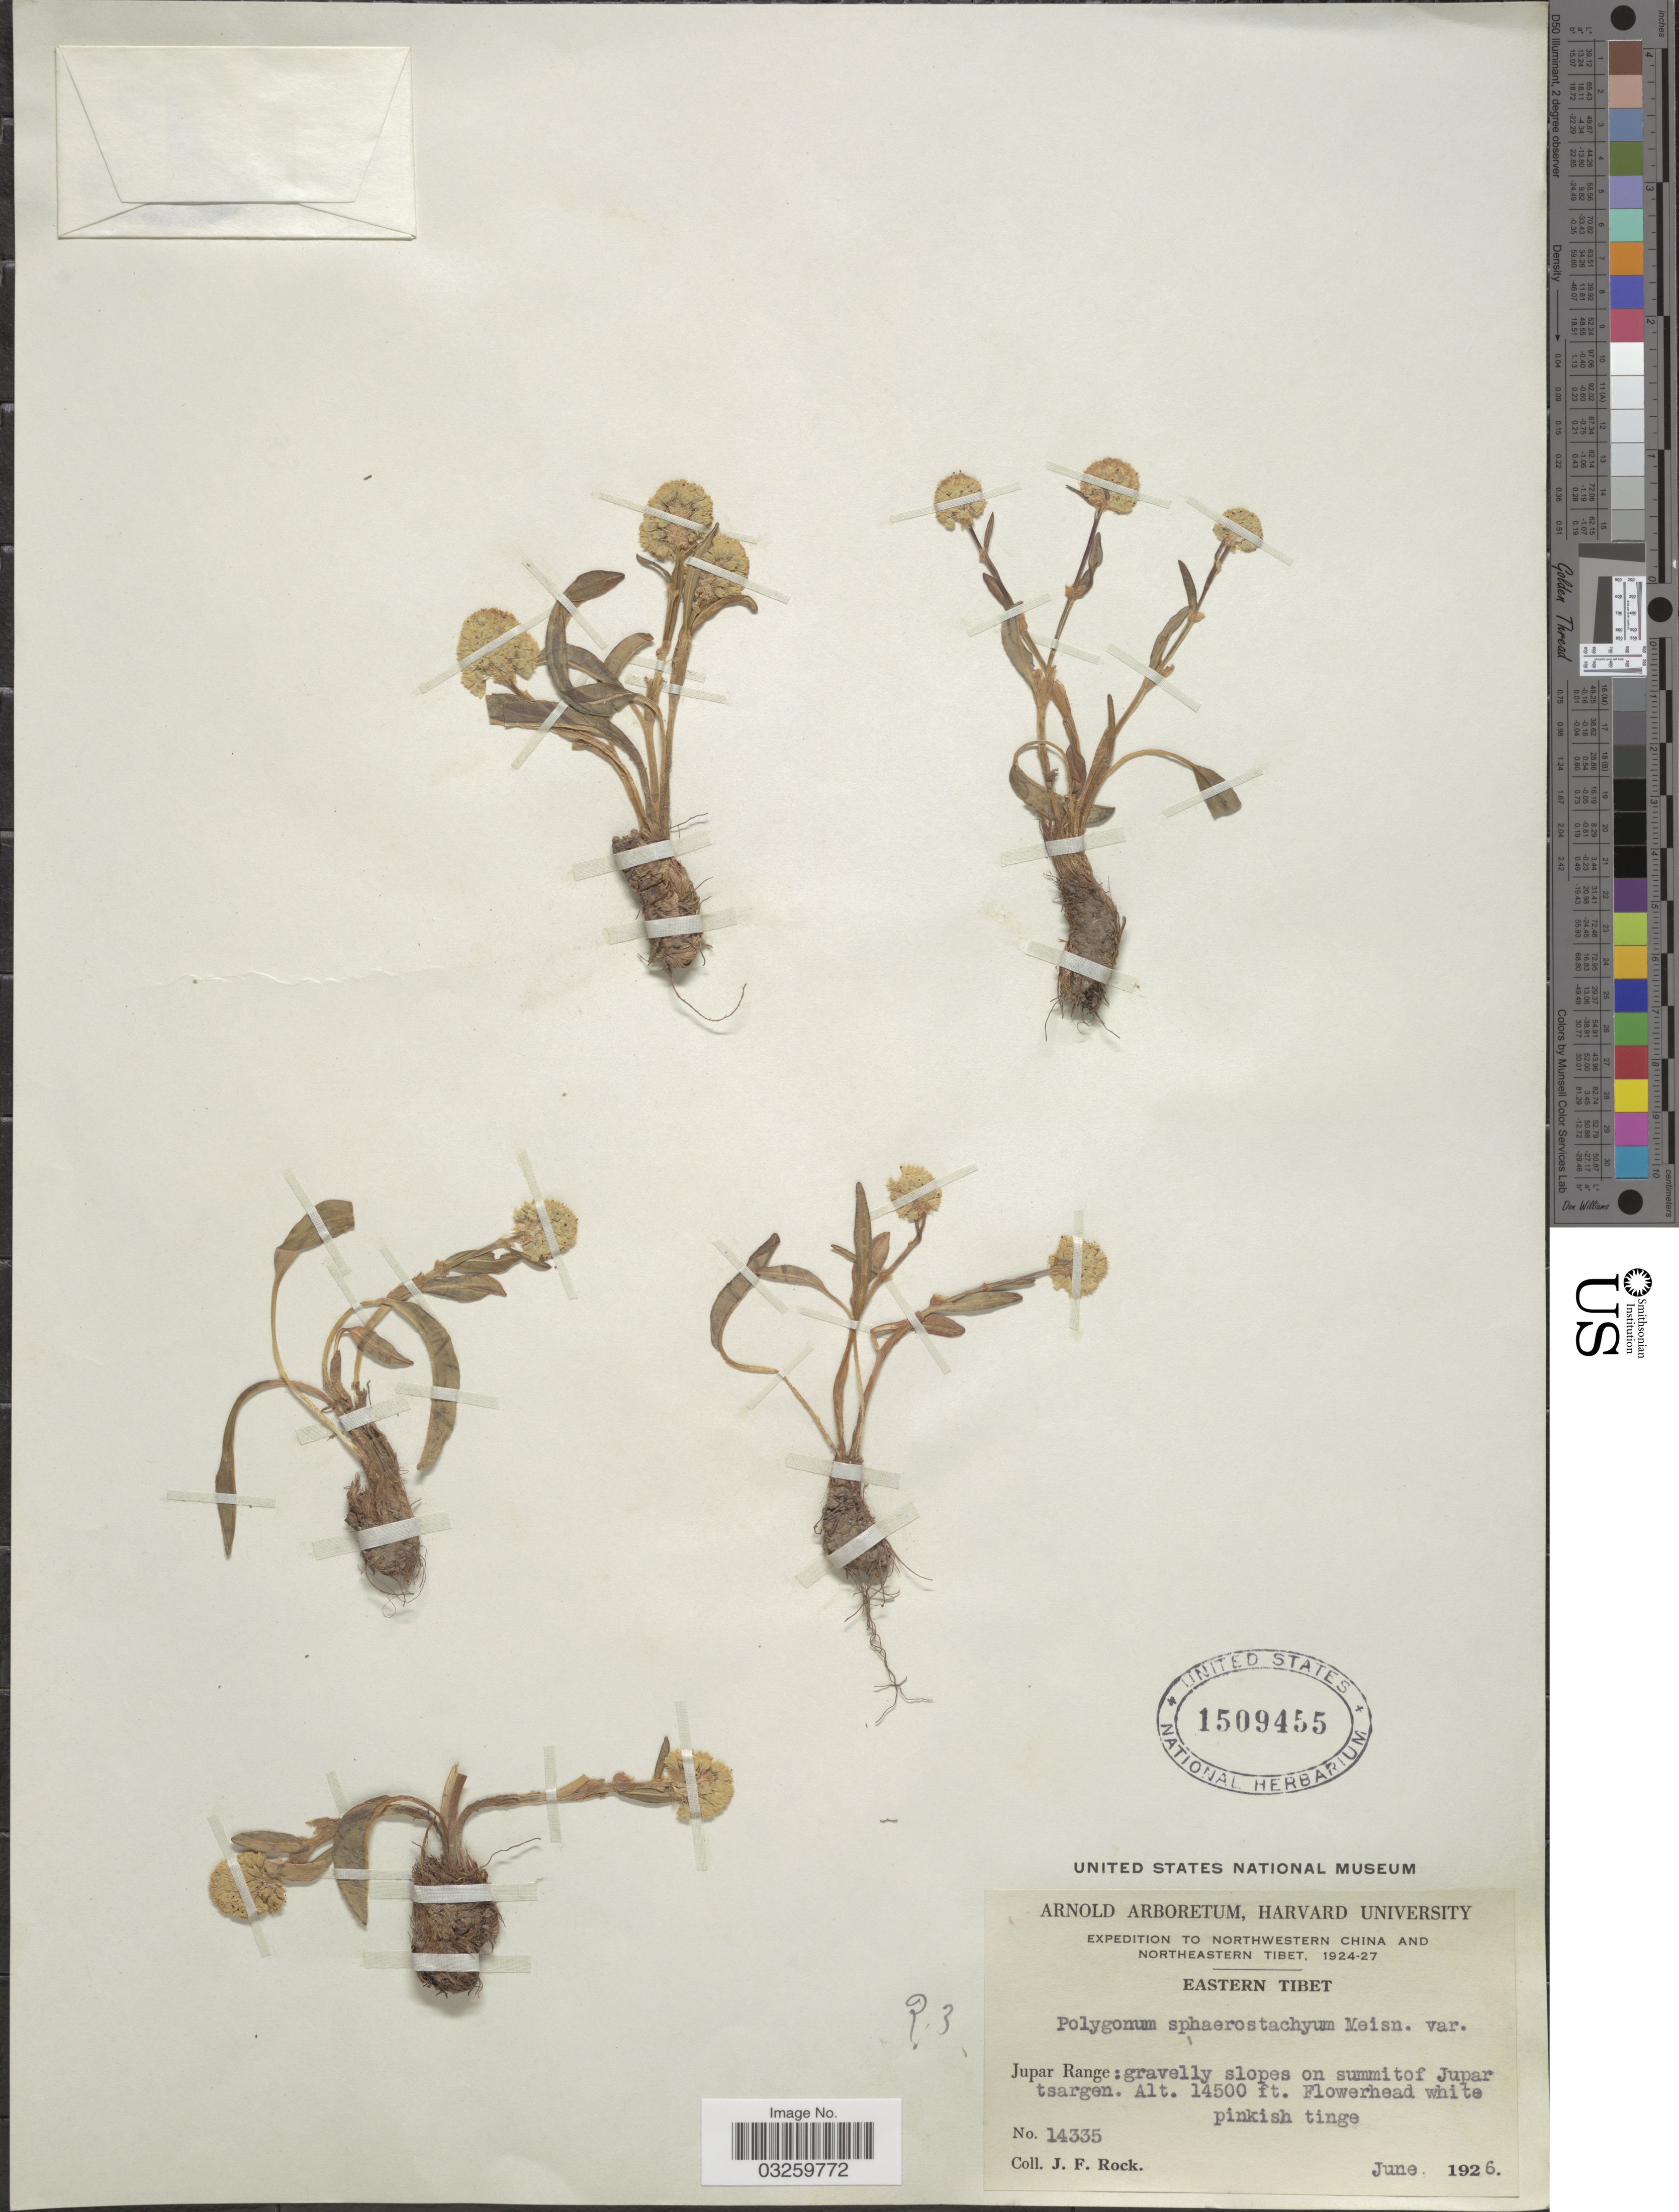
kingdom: Plantae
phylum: Tracheophyta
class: Magnoliopsida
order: Caryophyllales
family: Polygonaceae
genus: Bistorta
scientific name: Bistorta sp.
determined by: Strong, Mark T., (BOT), Smithsonian Institution - National Museum of Natural History (UNITED STATES)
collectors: J. Rock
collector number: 14335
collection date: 1926-06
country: China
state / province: Xizang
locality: Northwestern China and Northeastern Tibet. Eastern Tibet. Jupar Range: gravelly slopes on summit of Jupar tsargen.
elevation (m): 4420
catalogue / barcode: US 1509455